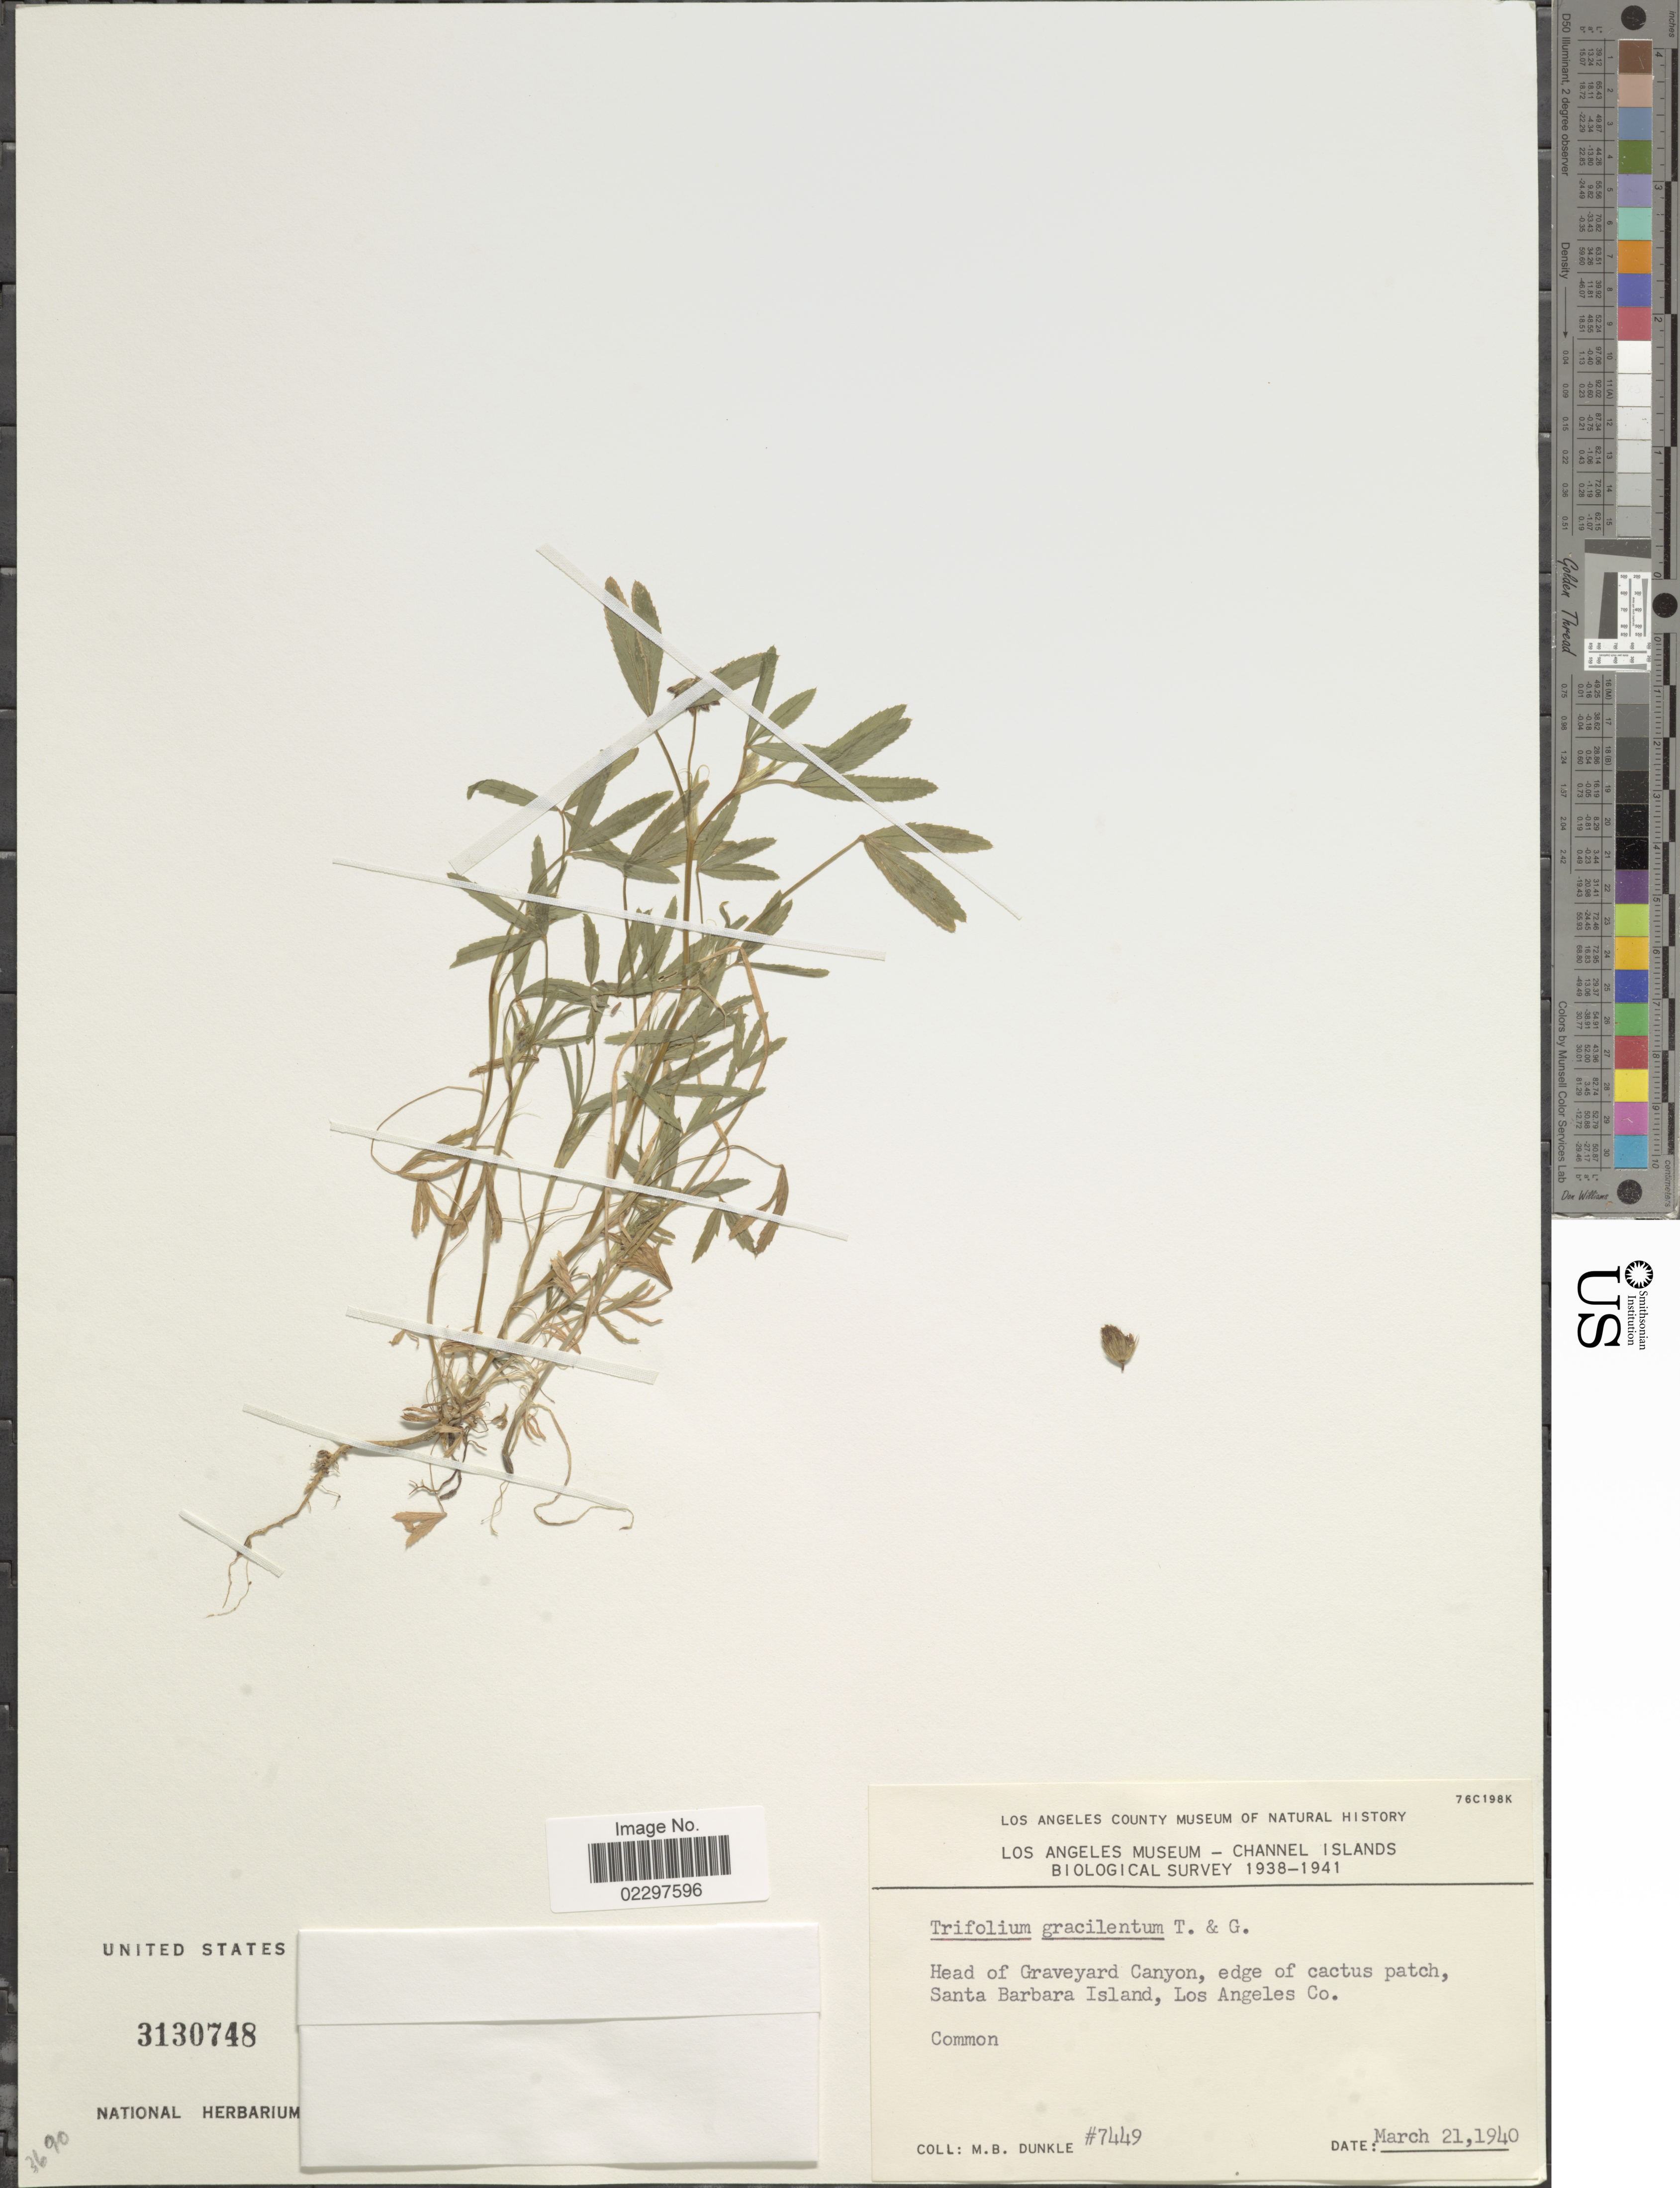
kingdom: Plantae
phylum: Tracheophyta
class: Magnoliopsida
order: Fabales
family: Fabaceae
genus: Trifolium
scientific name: Trifolium palmeri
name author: S. Watson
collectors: M. Dunkle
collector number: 7449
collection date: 1940-03-21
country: United States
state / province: California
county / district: Los Angeles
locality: Head of Graveyard Canyon, edge of cactus patch, Santa Barbara Island, Los Angeles Co.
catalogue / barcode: US 3130748